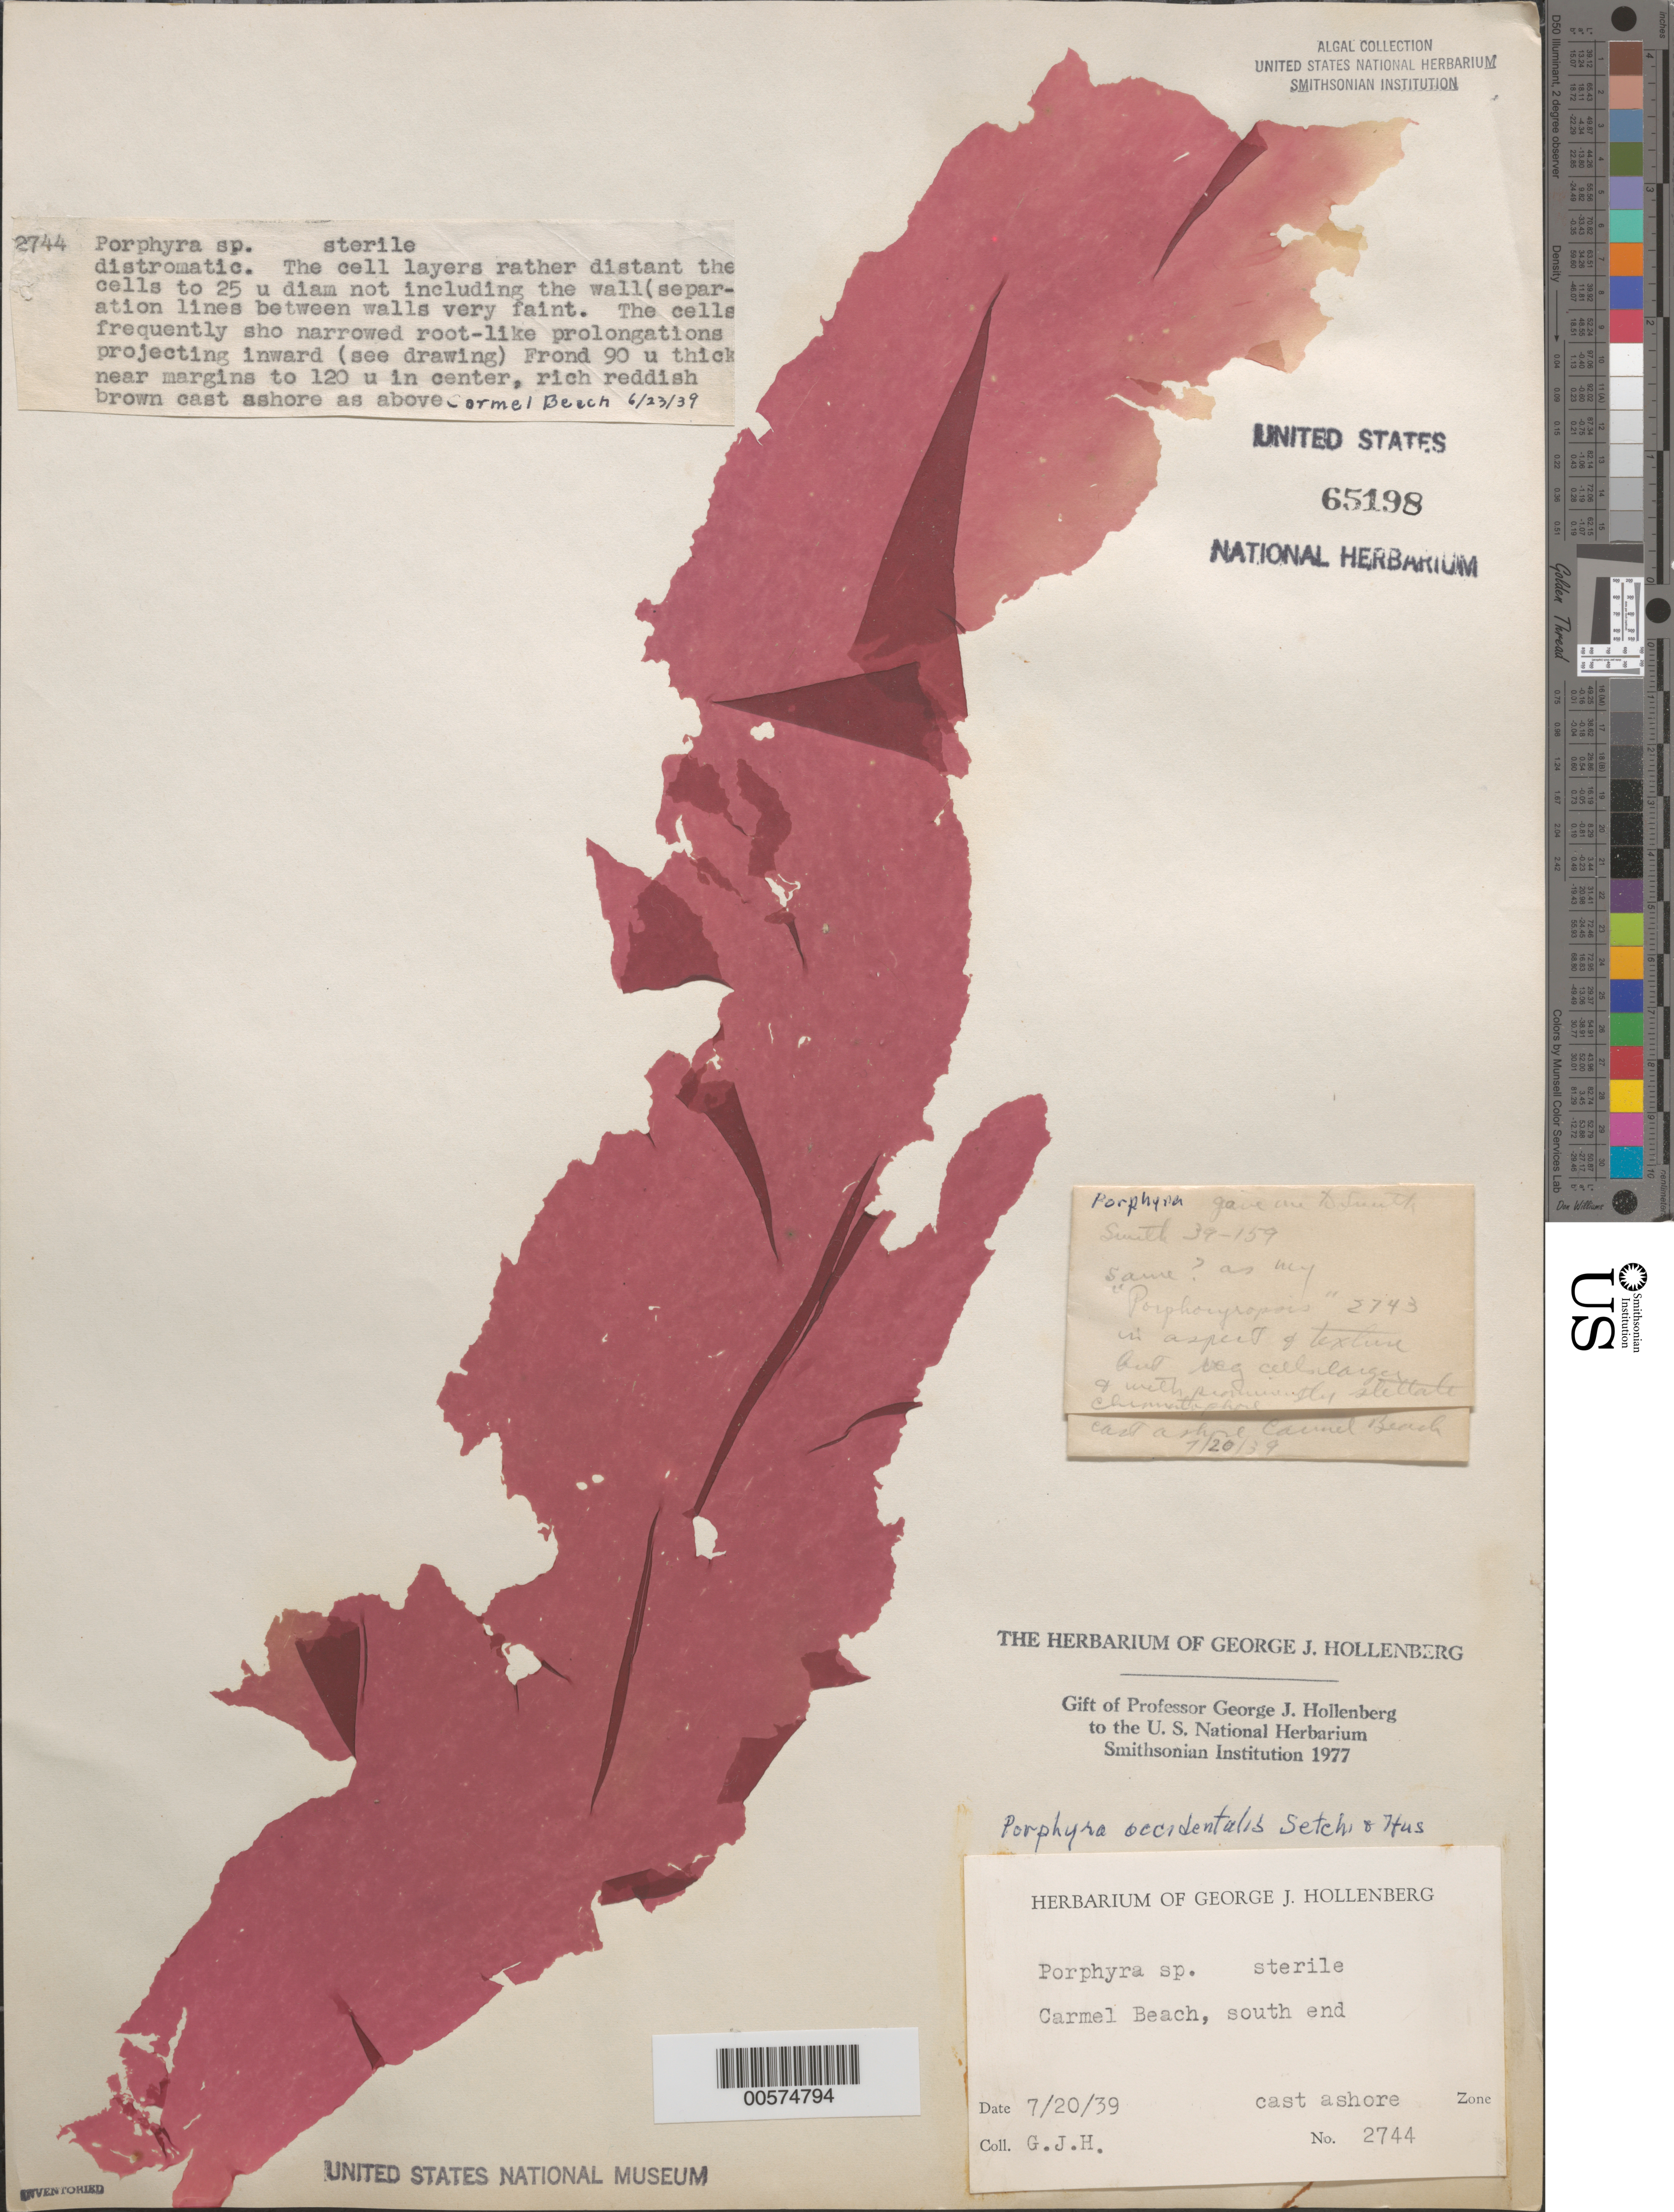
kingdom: Plantae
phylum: Rhodophyta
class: Bangiophyceae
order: Bangiales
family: Bangiaceae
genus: Porphyra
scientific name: Porphyra occidentalis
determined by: Hollenberg, George J.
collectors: G. Hollenberg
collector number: GJH 2744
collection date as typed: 20 Jul 1939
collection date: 1939-07-20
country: United States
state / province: California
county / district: Monterey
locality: Carmel Beach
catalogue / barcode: US 65198